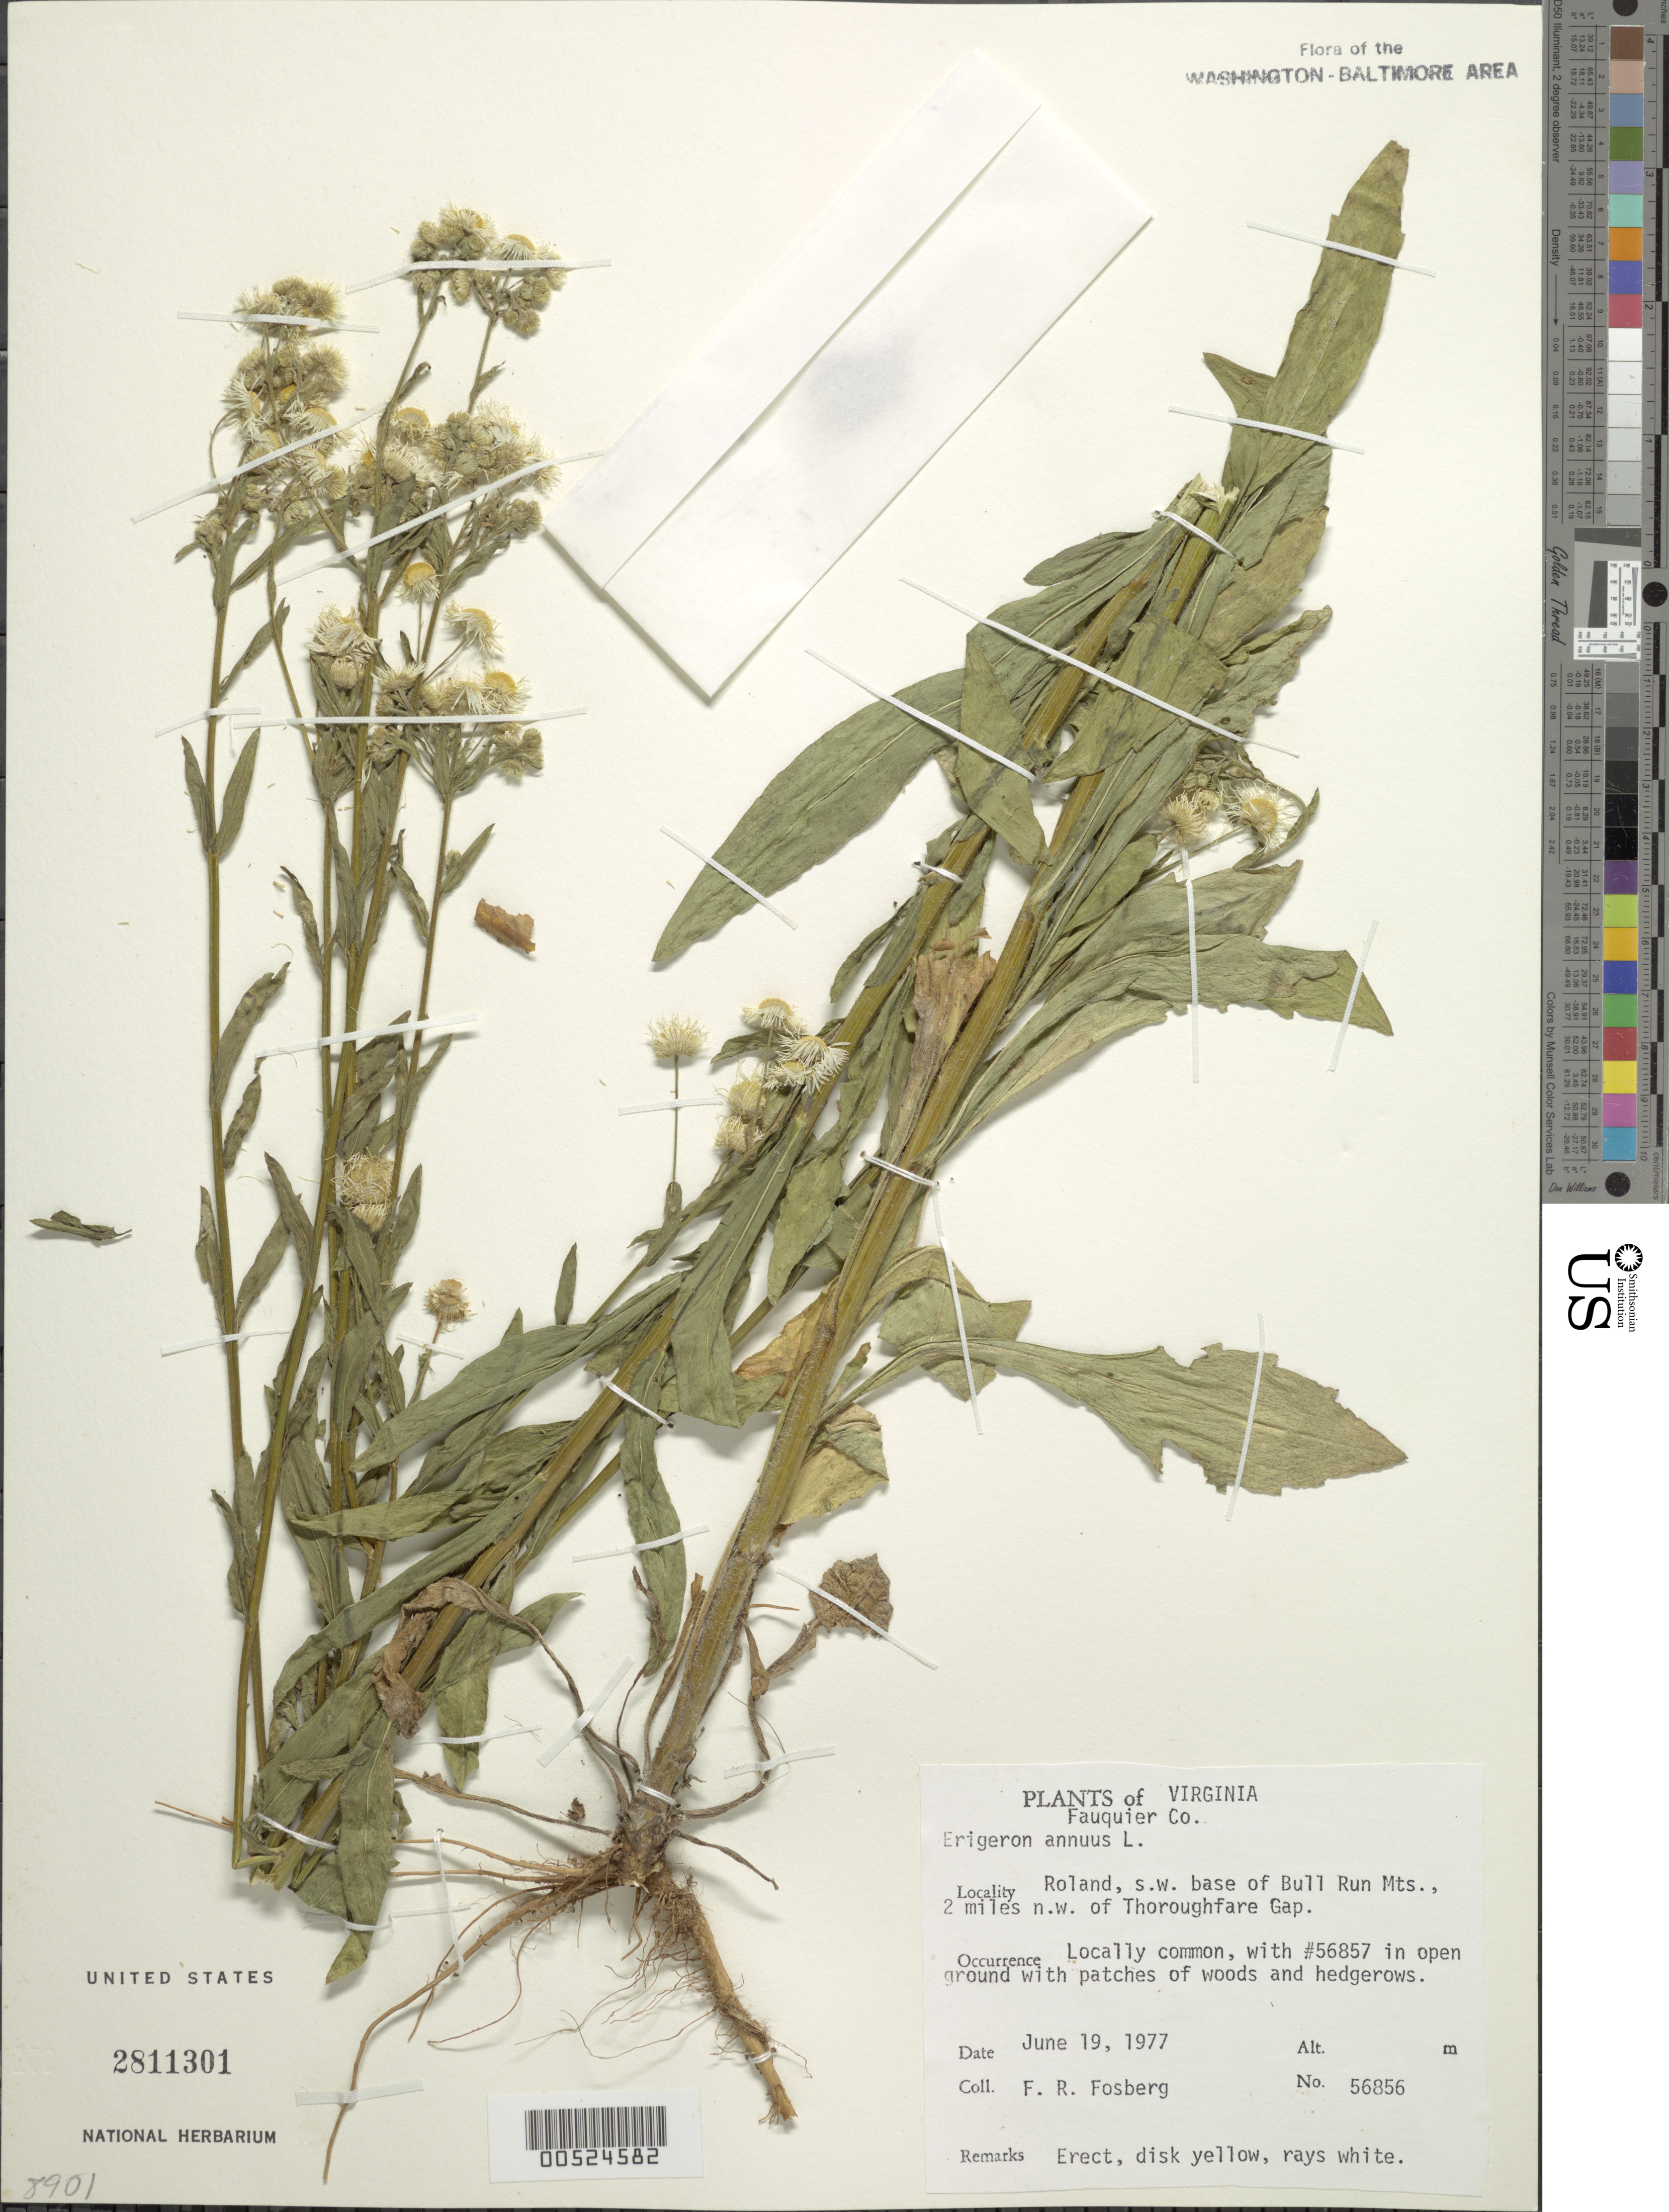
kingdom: Plantae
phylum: Tracheophyta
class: Magnoliopsida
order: Asterales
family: Asteraceae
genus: Erigeron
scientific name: Erigeron annuus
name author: (L.) Pers.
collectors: F. R. Fosberg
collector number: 56856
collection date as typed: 19 Jun 1977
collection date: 1977-06-19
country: United States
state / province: Virginia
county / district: Fauquier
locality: Roland, SW base of Bull Run Mts., 2 mi. N of Thoroughfare Gap Bull Run Mts.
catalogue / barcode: US 2811301